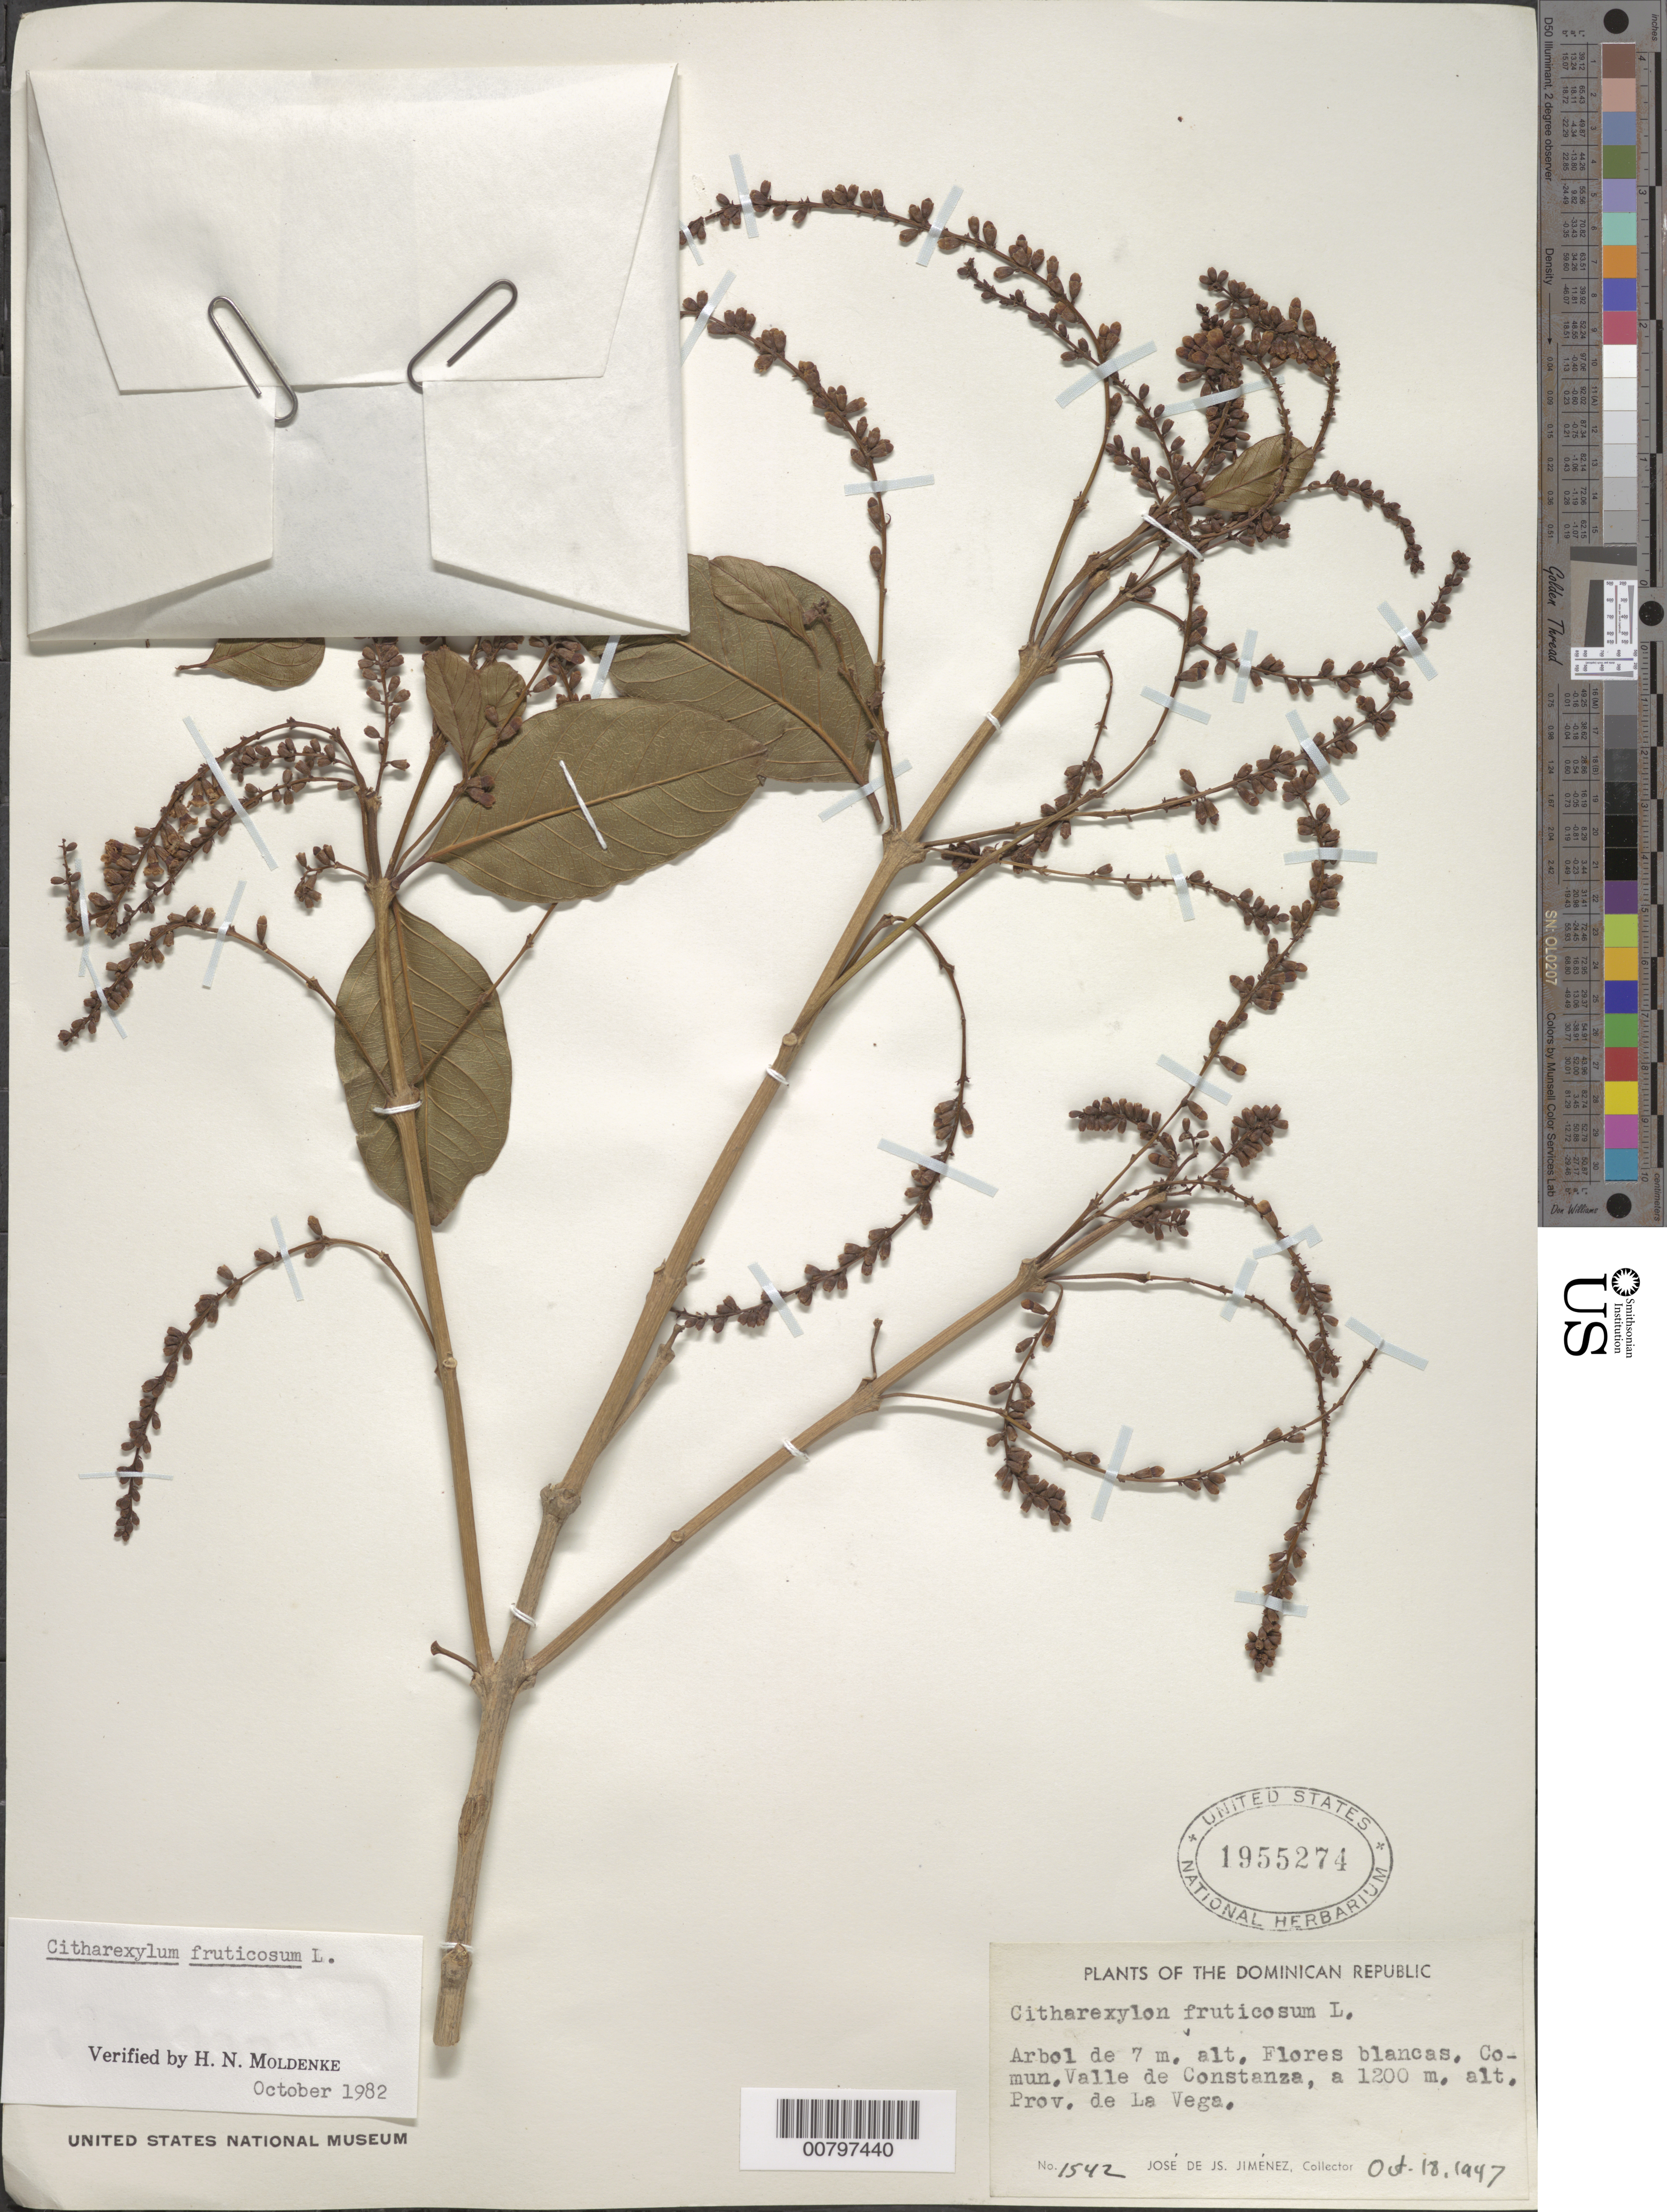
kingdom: Plantae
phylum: Tracheophyta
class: Magnoliopsida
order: Lamiales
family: Verbenaceae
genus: Citharexylum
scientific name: Citharexylum spinosum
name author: L.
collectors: J. J. Jiménez Almonte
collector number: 1542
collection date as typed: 18 Oct 1947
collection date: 1947-10-18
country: Dominican Republic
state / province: La Vega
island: Hispaniola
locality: Valle de Constanza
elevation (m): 1200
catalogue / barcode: US 1955274